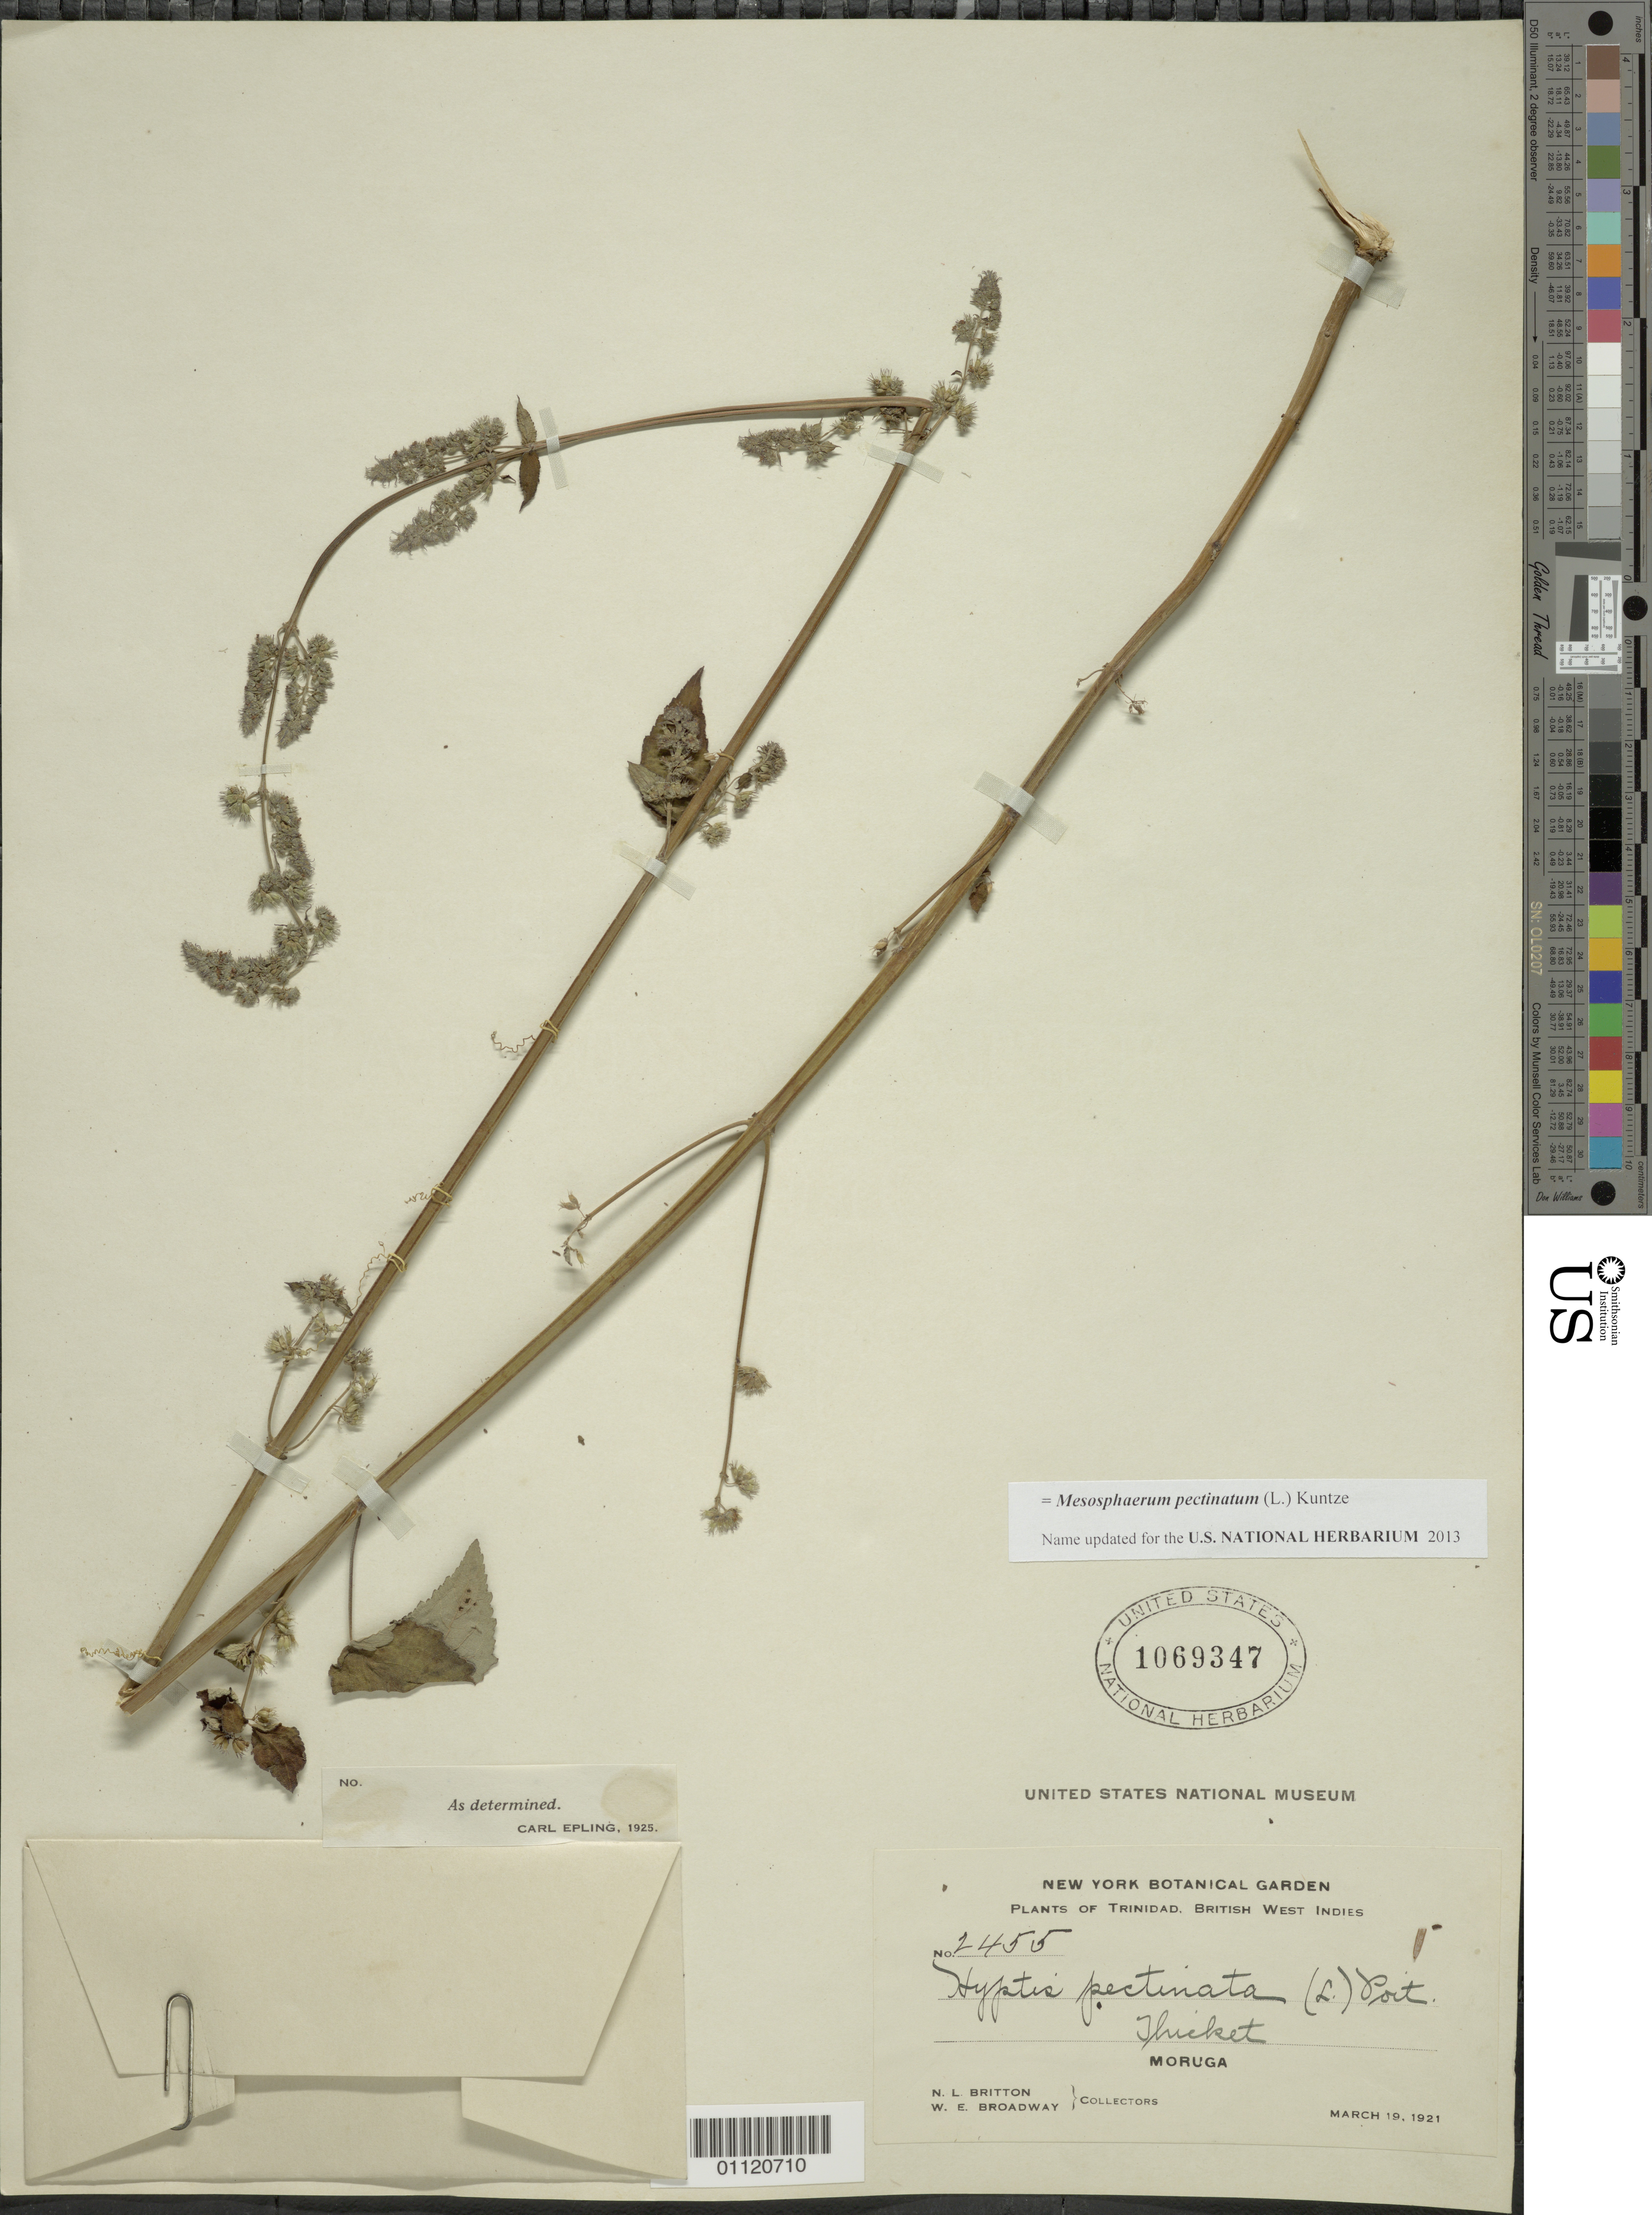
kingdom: Plantae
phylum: Tracheophyta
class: Magnoliopsida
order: Lamiales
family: Lamiaceae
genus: Hyptis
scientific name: Hyptis pectinata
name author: (L.) Poit.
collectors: N. Britton & W. E. Broadway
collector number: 2455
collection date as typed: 19 Mar 1921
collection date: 1921-03-19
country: Trinidad and Tobago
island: Trinidad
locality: Moruga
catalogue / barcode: US 1069347